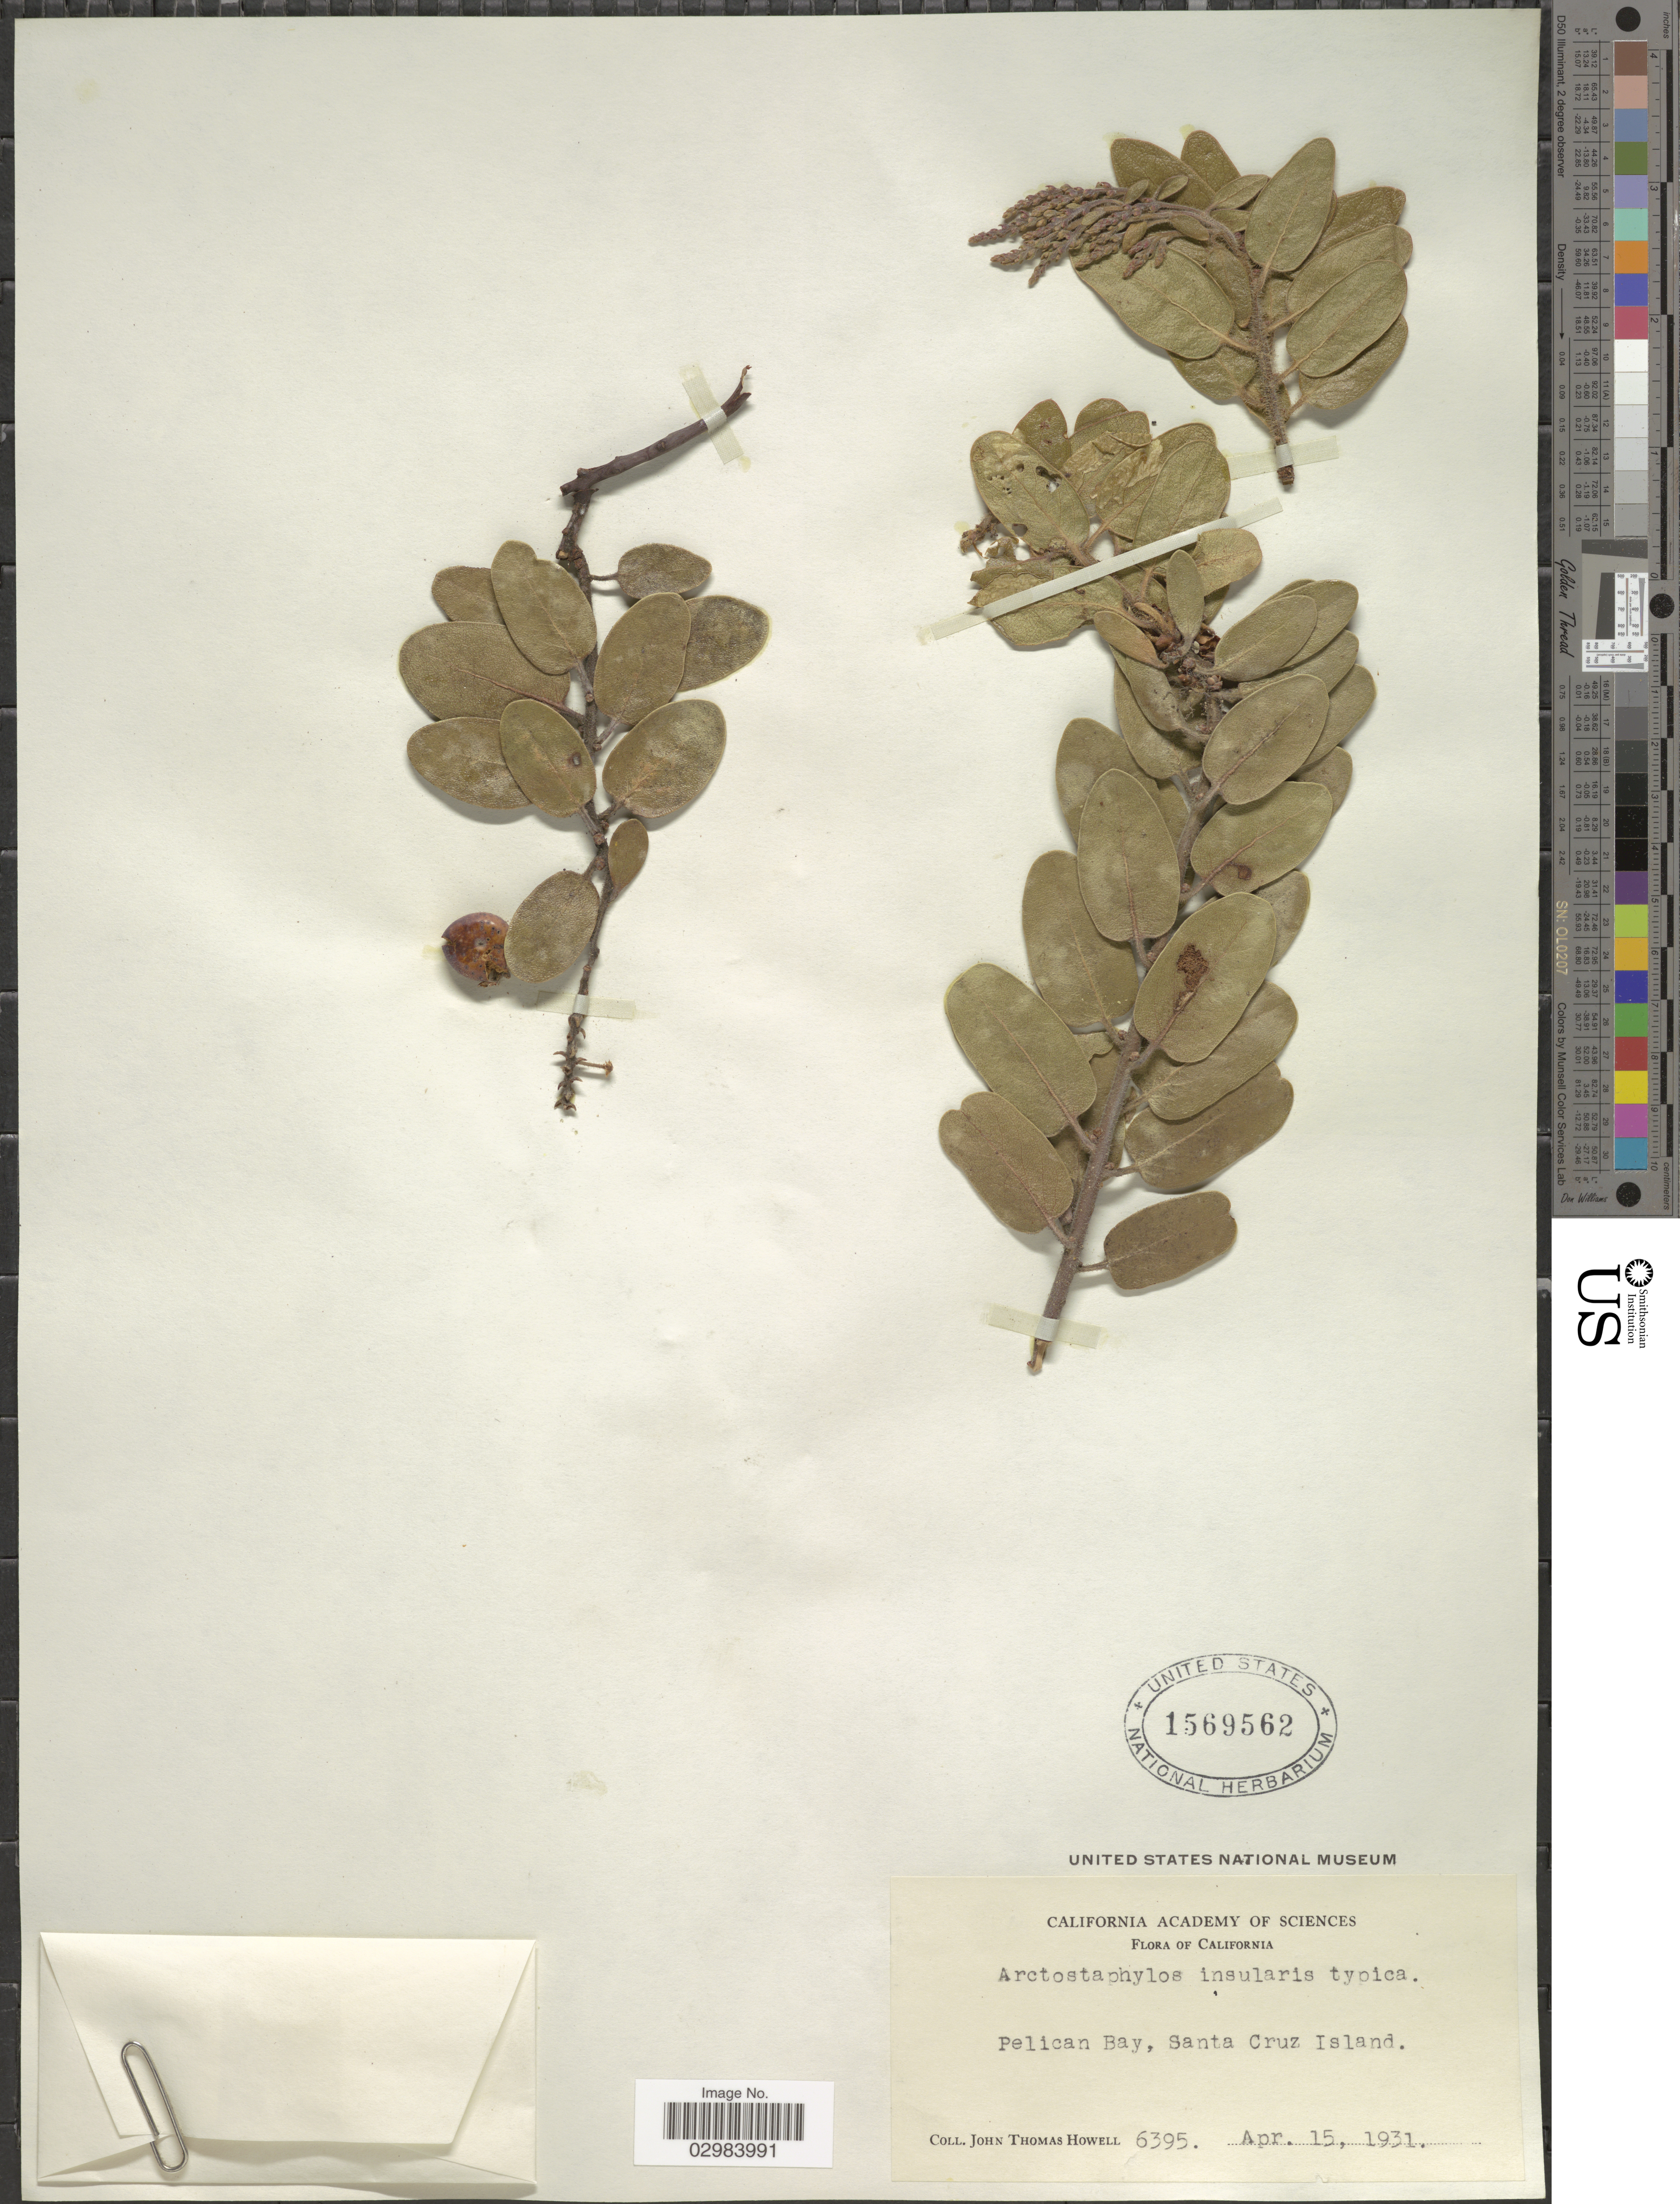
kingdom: Plantae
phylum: Tracheophyta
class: Magnoliopsida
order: Ericales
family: Ericaceae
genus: Arctostaphylos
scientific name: Arctostaphylos insularis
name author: Greene ex Parry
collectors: J. T. Howell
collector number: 6395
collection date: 1931-04-15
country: United States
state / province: California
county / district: Santa Barbara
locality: Pelican Bay, Santa Cruz Island.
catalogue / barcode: US 1569562